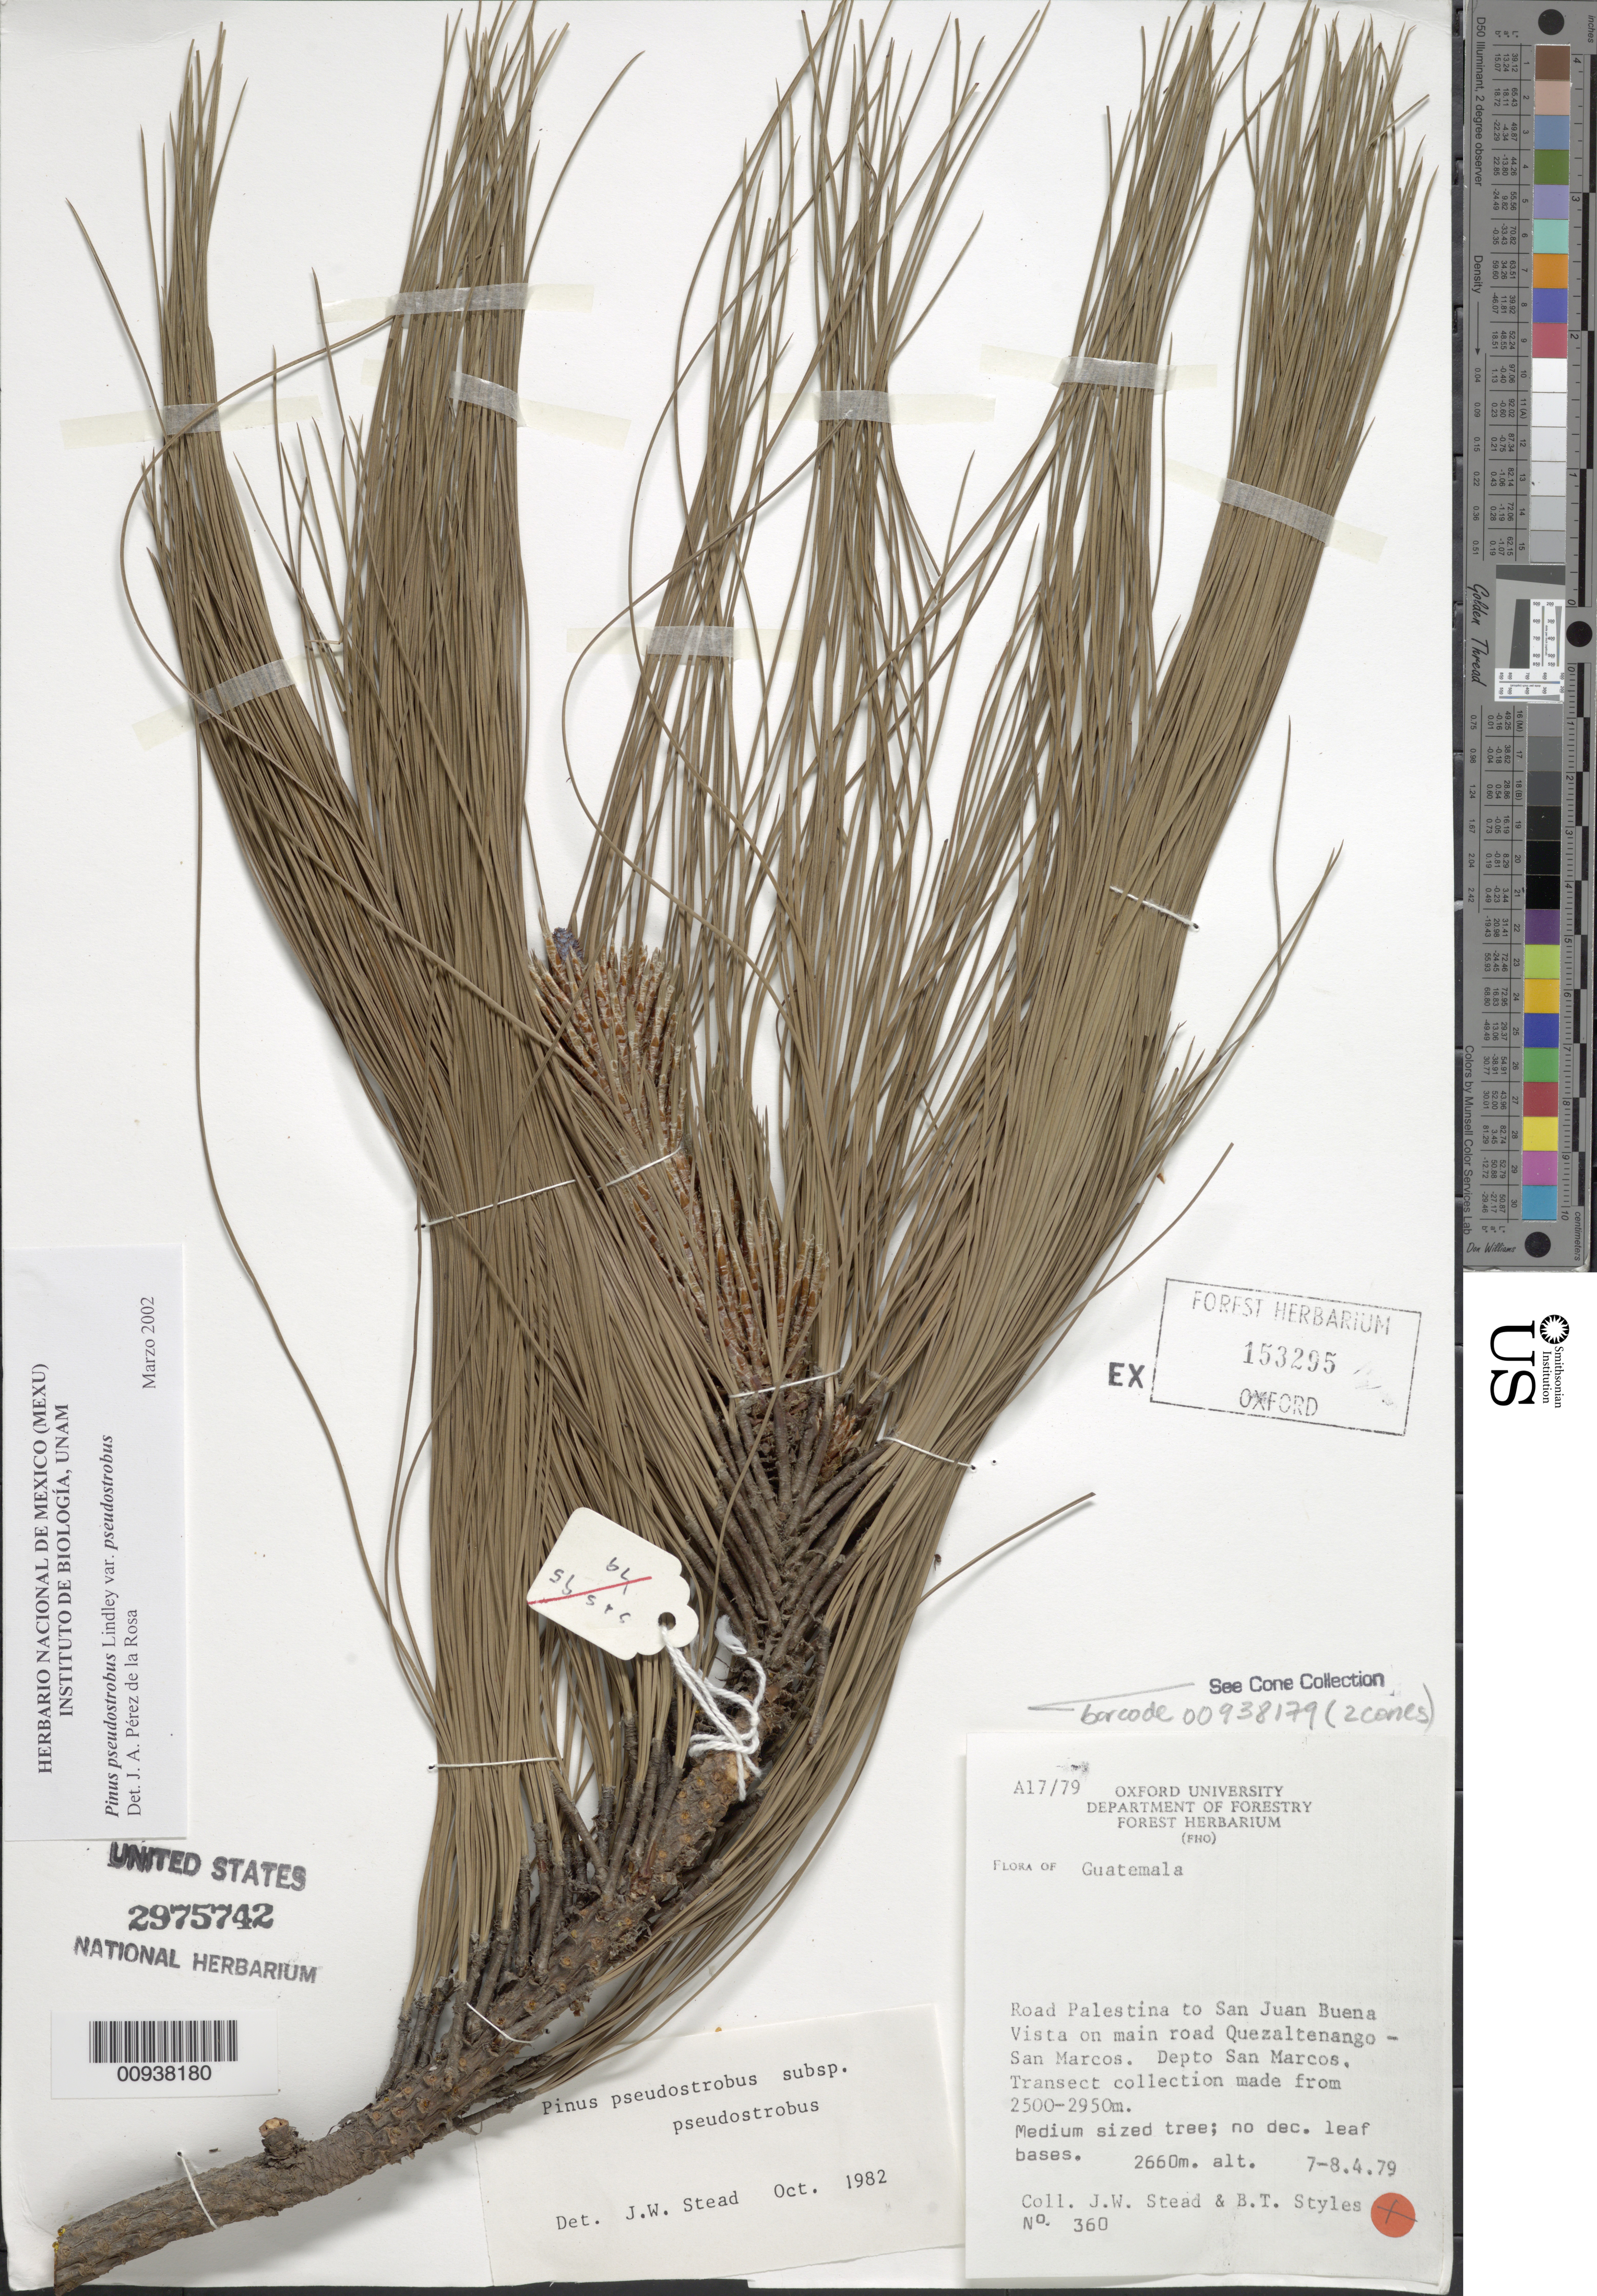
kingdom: Plantae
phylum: Tracheophyta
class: Pinopsida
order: Pinales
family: Pinaceae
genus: Pinus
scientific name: Pinus pseudostrobus var. pseudostrobus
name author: Lindl.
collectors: J. Stead & B. T. Styles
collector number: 360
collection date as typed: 07 Apr 1979 to 08 Apr 1979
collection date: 1979-04-07/1979-04-08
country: Guatemala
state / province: San Marcos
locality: Road Palestina to San Juan Buena Vista on main road to Quezaltenango - San Marcos.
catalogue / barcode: US 2975742